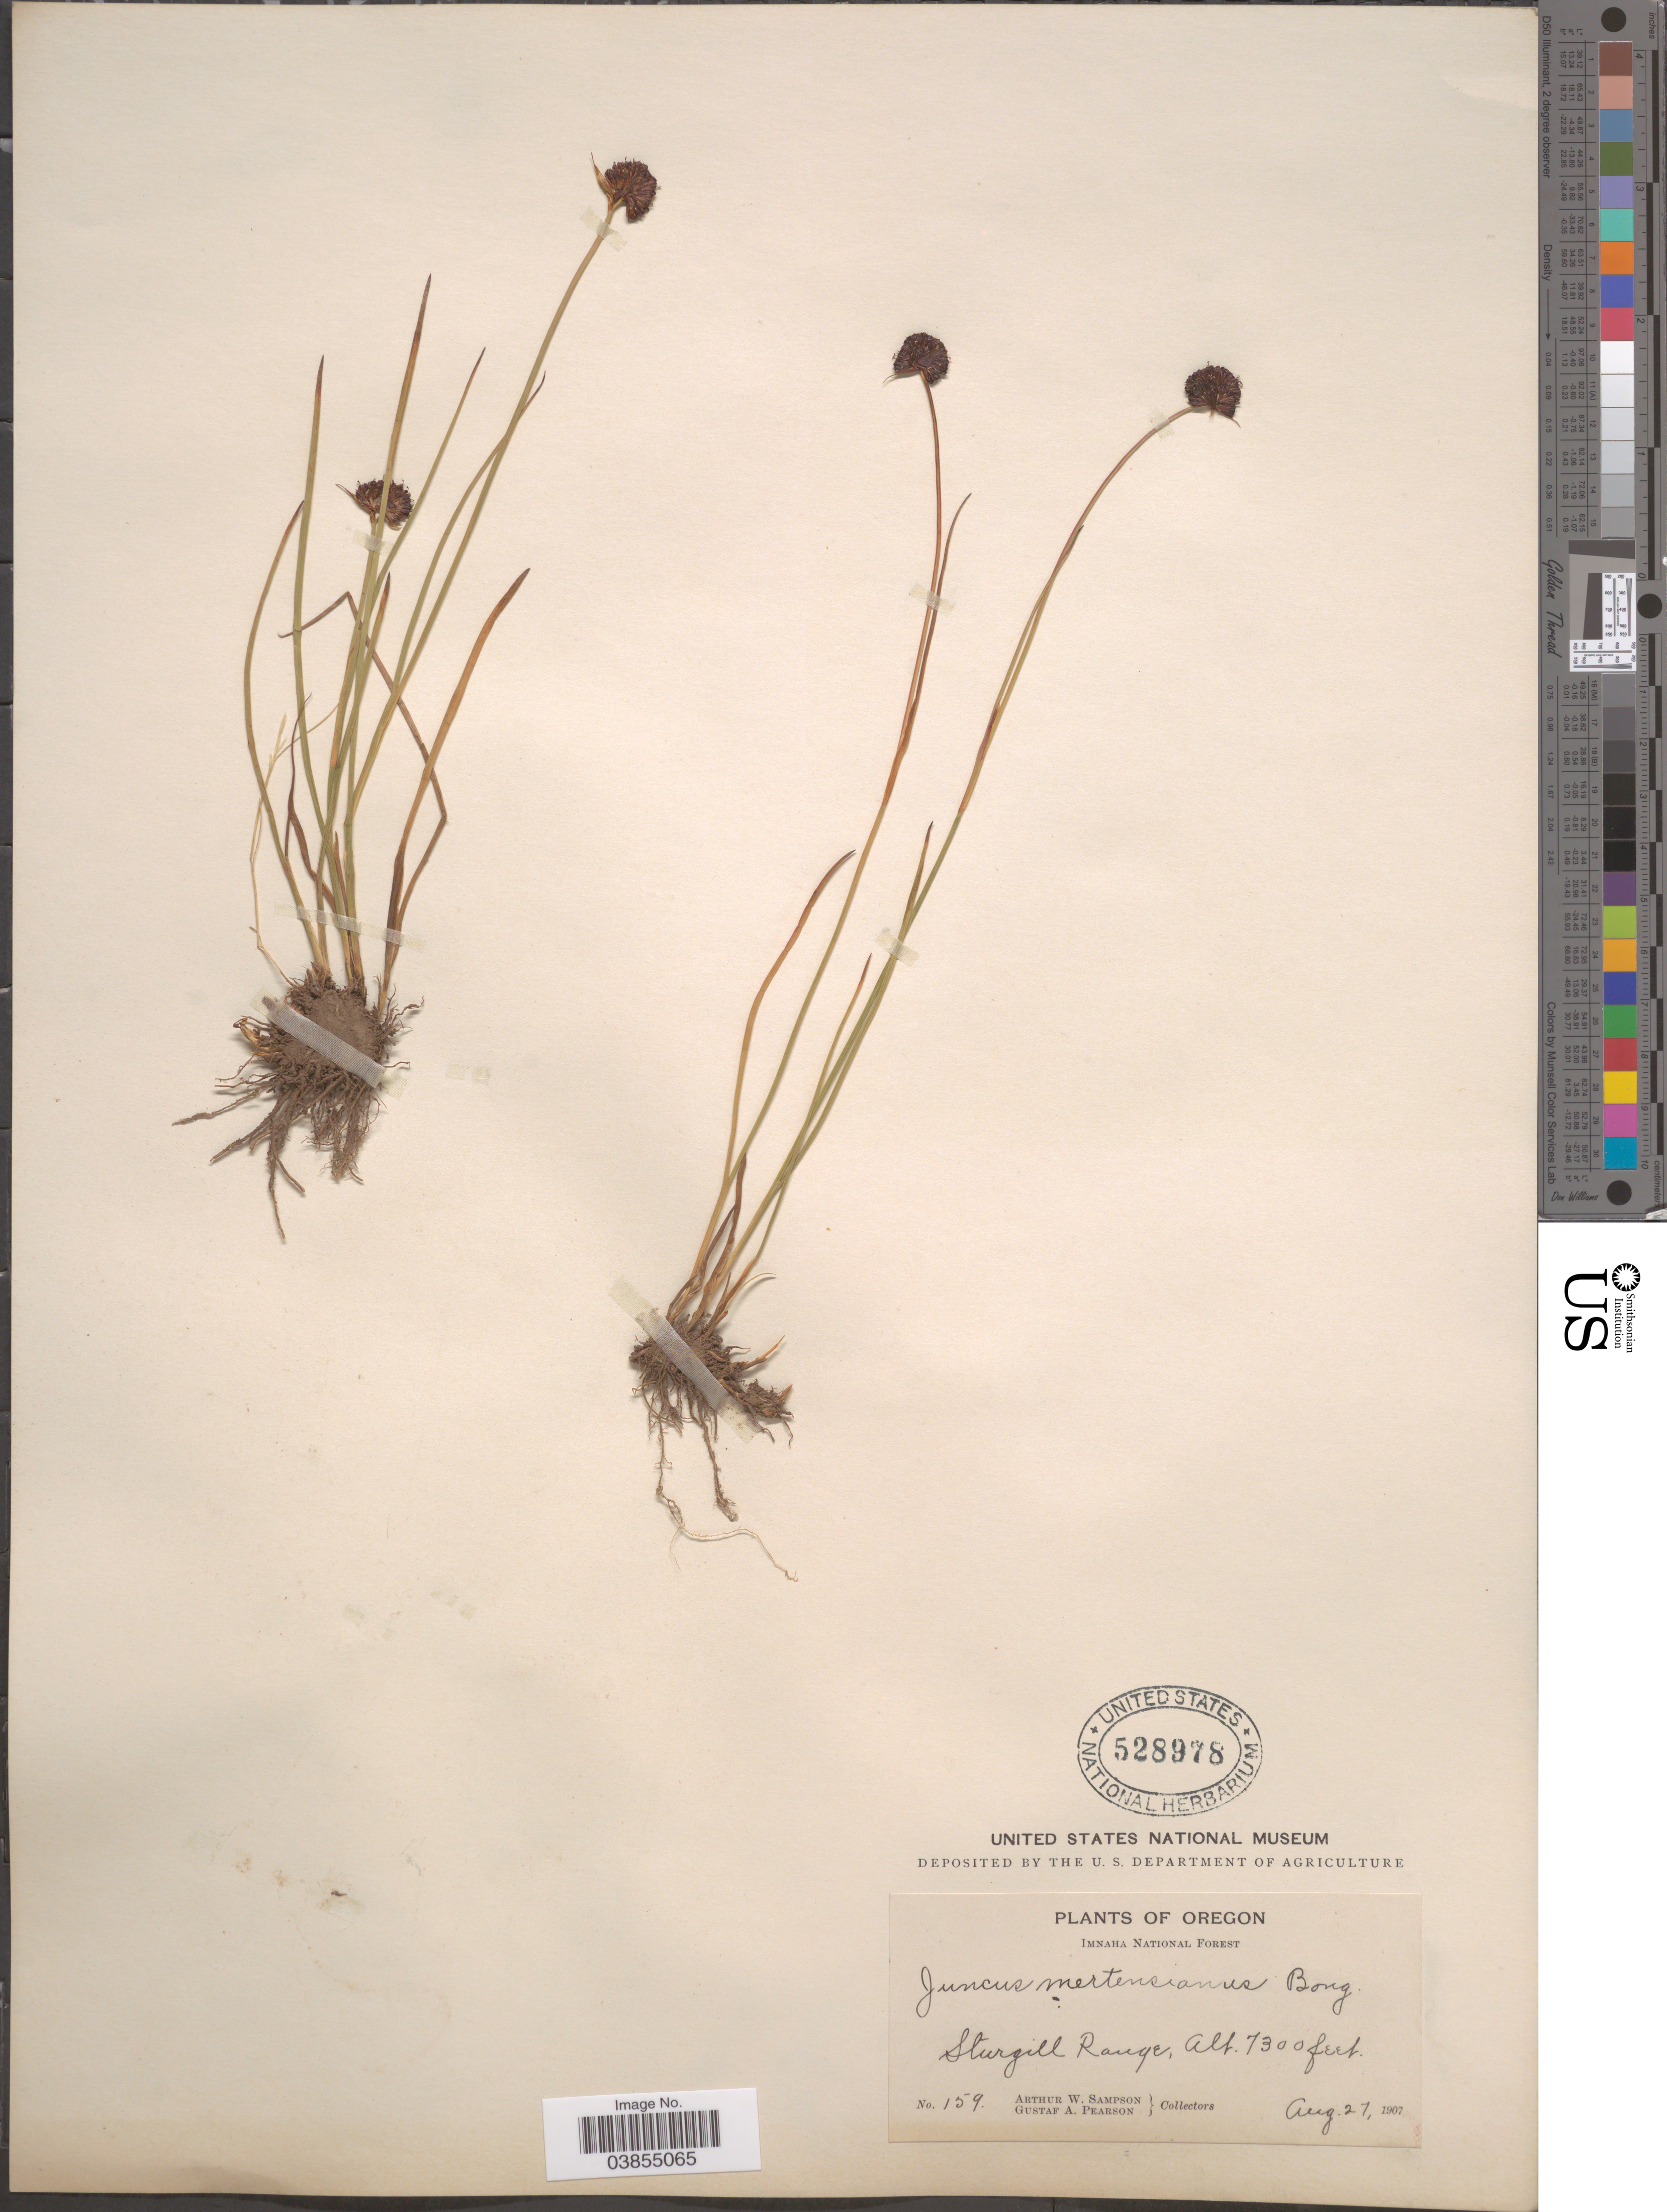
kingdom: Plantae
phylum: Tracheophyta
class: Liliopsida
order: Poales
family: Juncaceae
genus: Juncus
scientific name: Juncus mertensianus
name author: Bong.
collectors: A. Sampson & G. Pearson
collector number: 159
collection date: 1907-08-27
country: United States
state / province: Oregon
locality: Imnaha National Forest. Sturgill Range.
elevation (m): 2225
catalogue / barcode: US 528978